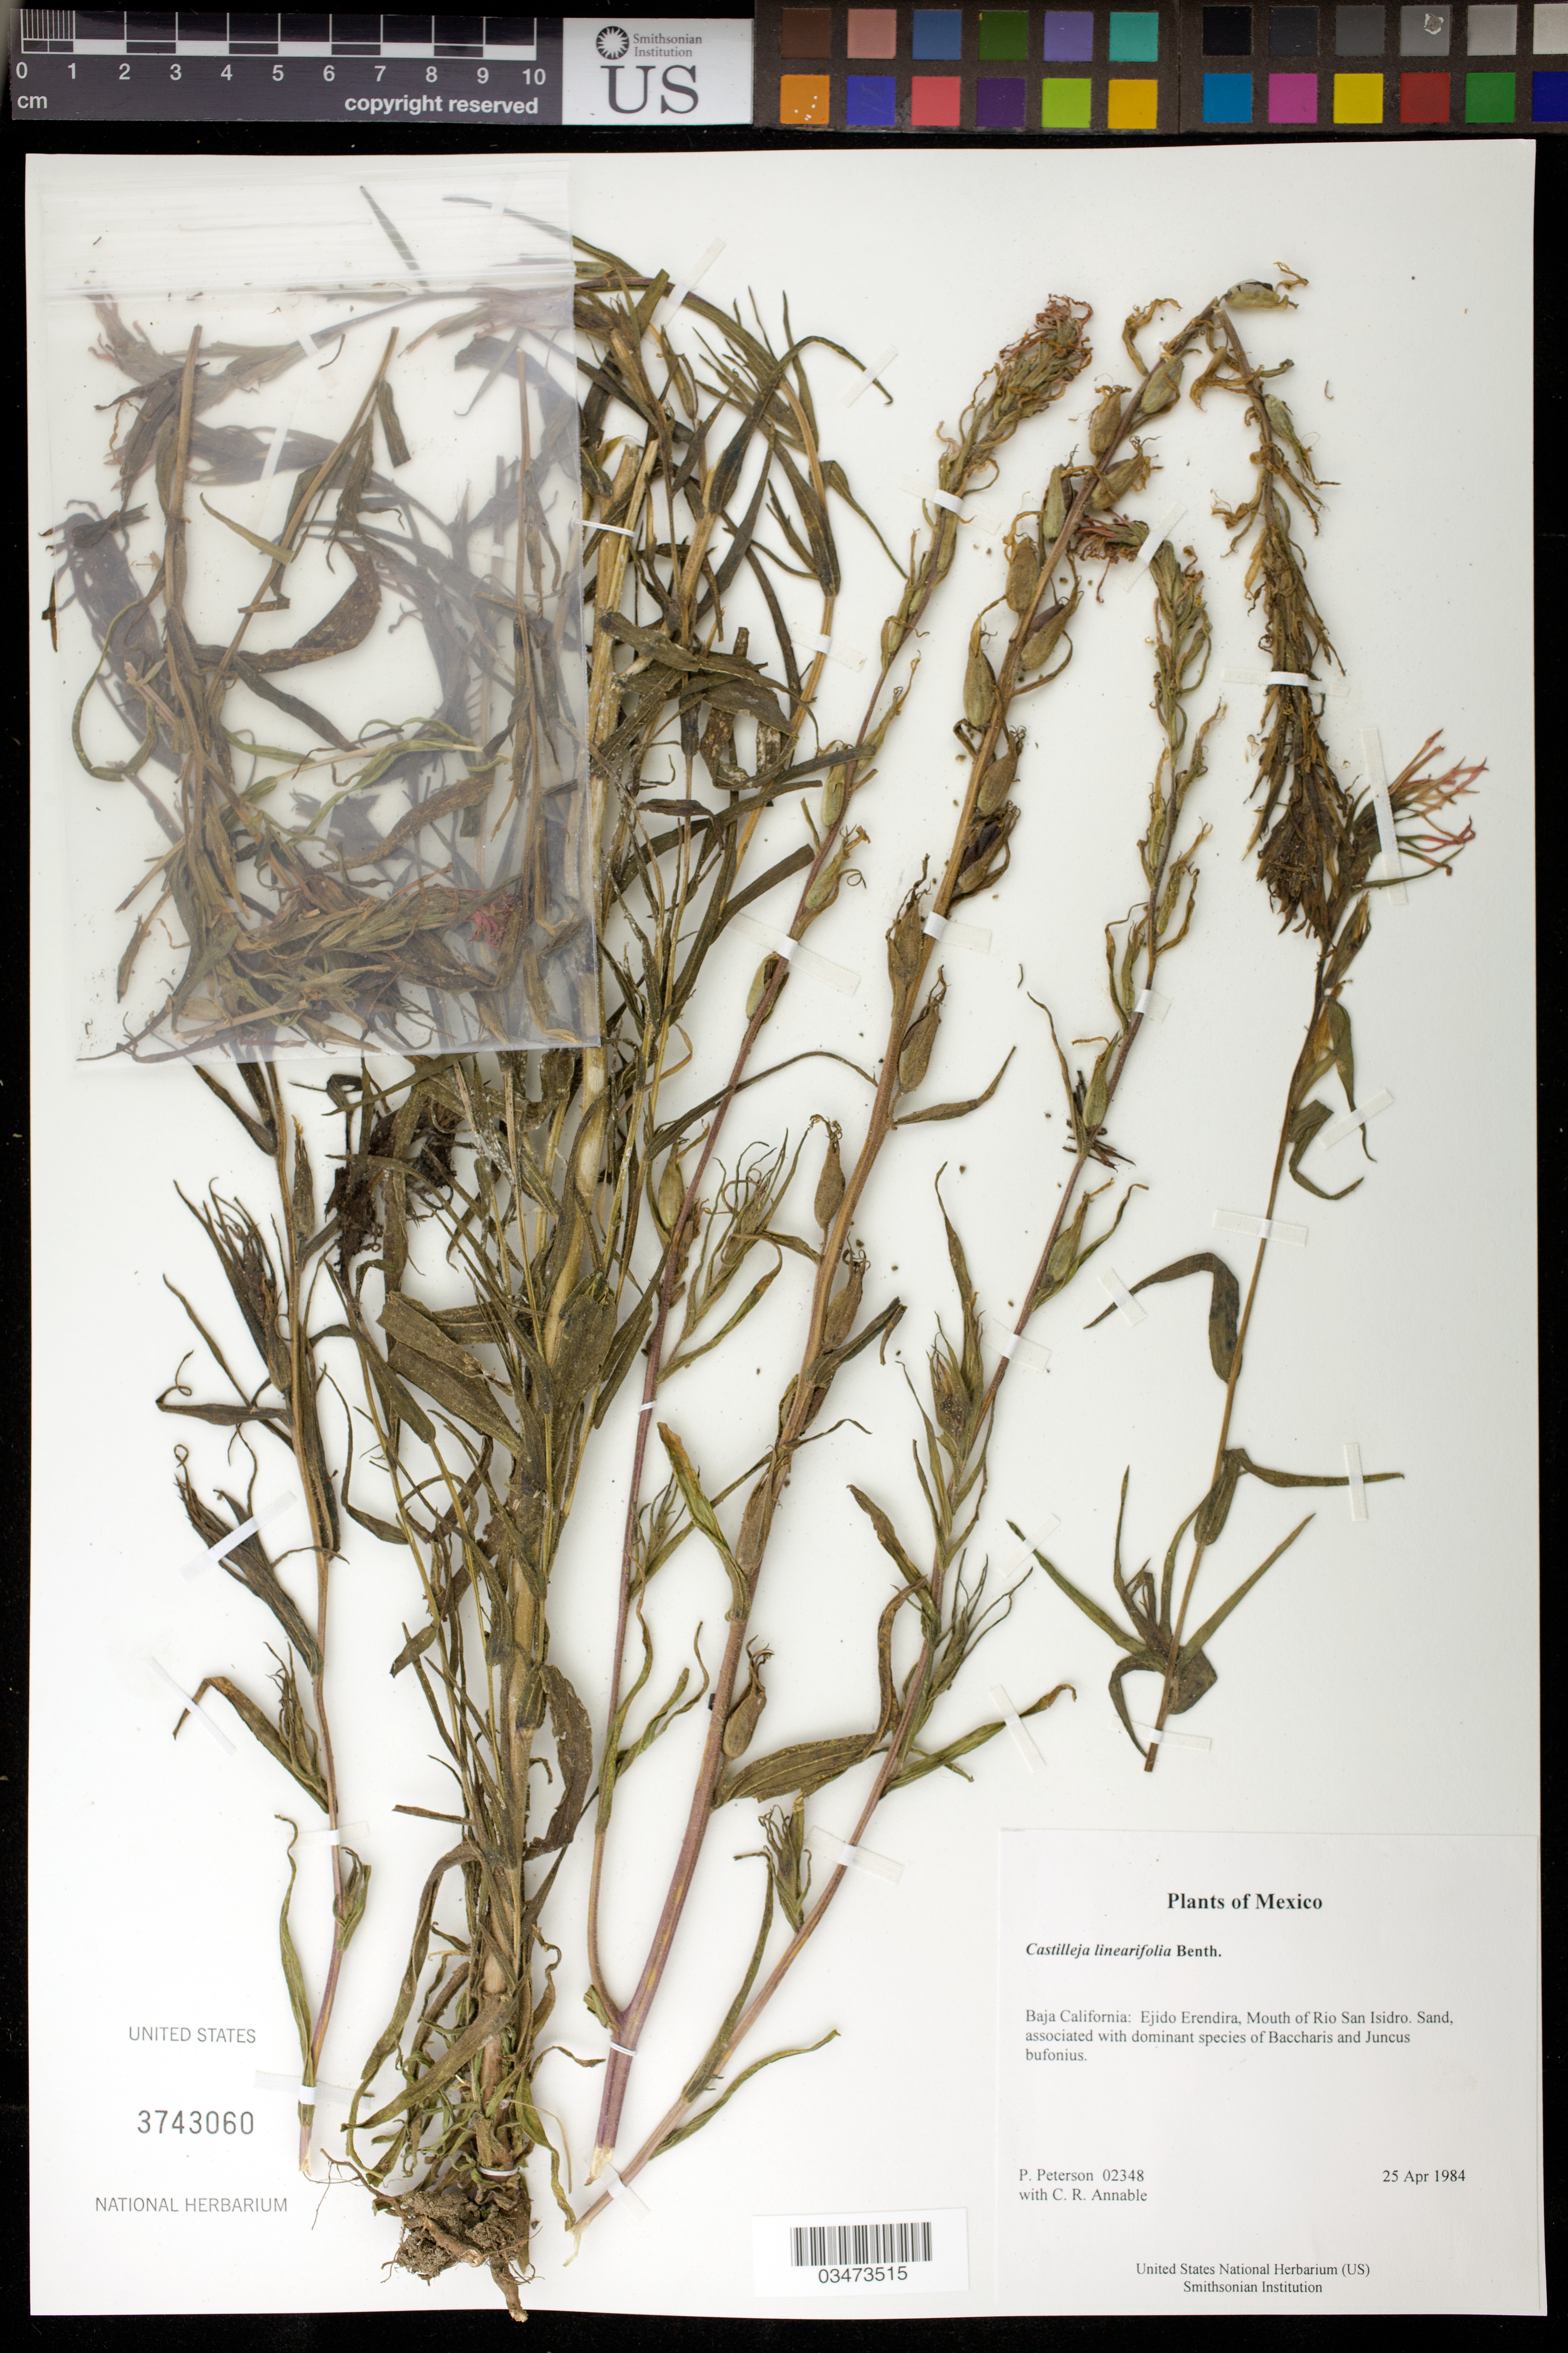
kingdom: Plantae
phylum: Tracheophyta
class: Magnoliopsida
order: Lamiales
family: Orobanchaceae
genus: Castilleja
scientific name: Castilleja linearifolia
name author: Benth.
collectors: P. M. Peterson & C. R. Annable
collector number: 02348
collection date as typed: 25 Apr 1984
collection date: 1984-04-25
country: Mexico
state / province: Baja California Norte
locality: Ejido Erendira, Mouth of Rio San Isidro.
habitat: Sand, associated with dominant species of Baccharis and Juncus bufonius.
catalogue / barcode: US 3743060